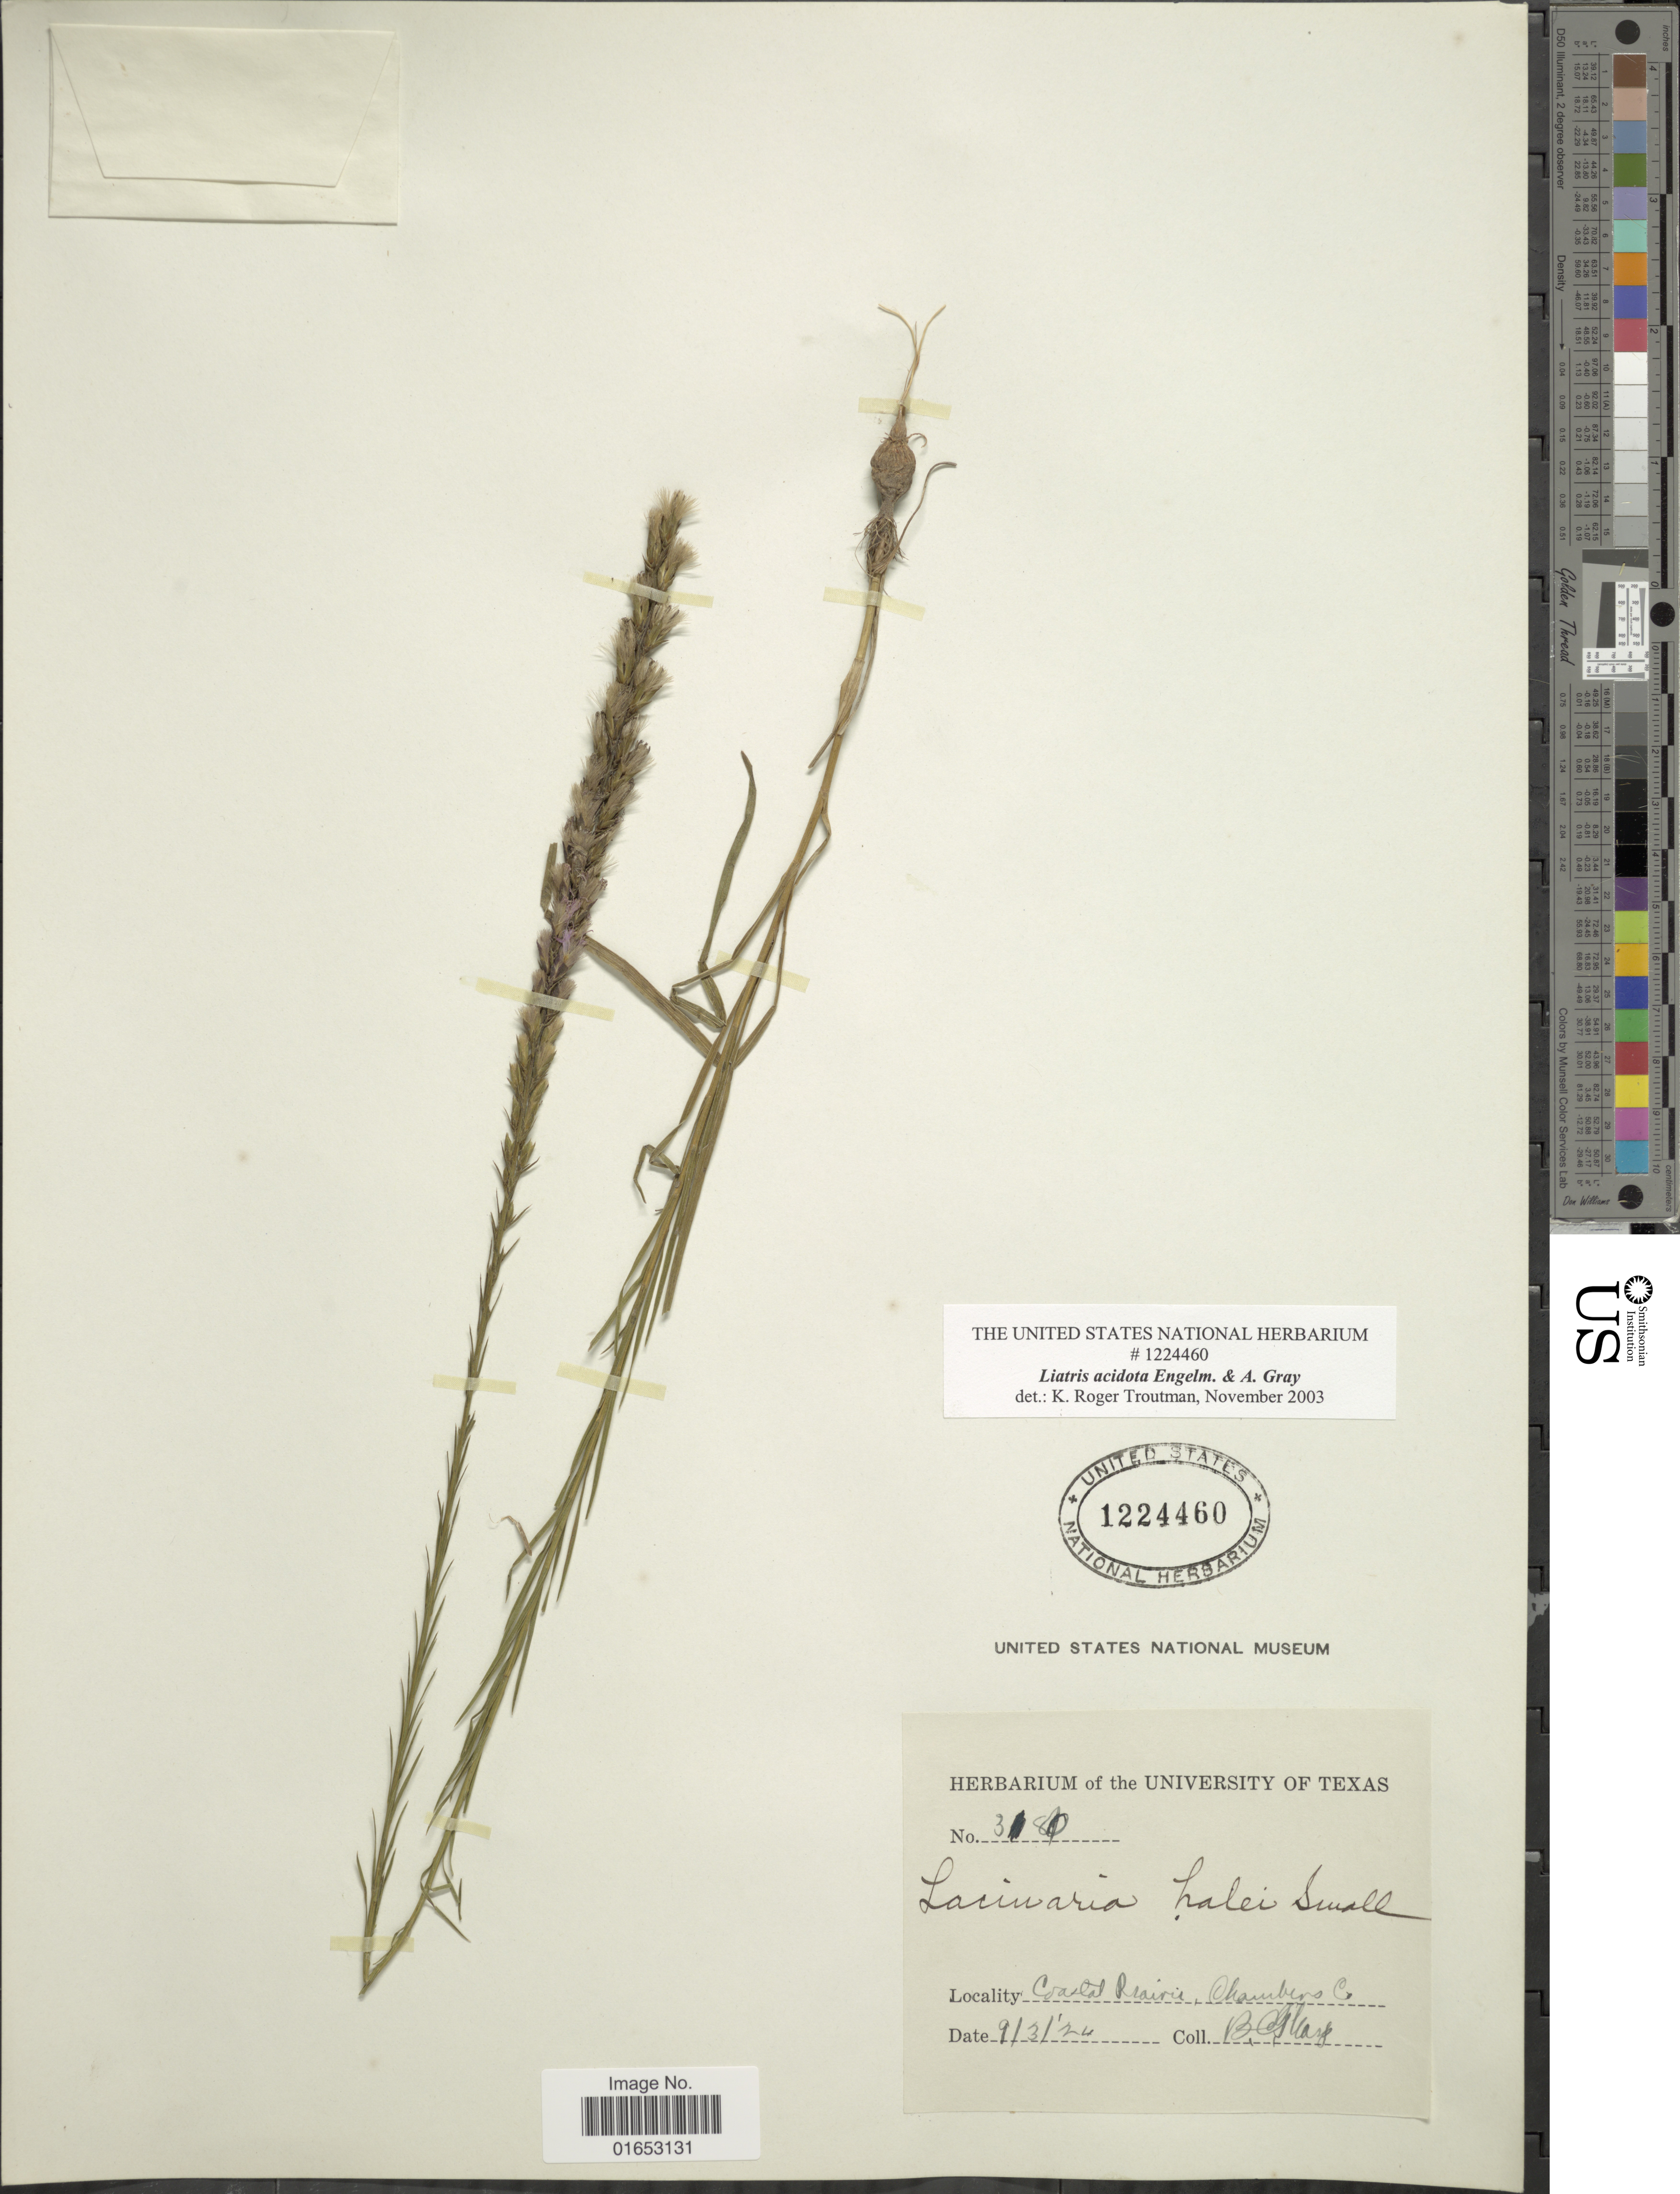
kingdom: Plantae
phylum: Tracheophyta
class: Magnoliopsida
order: Asterales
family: Asteraceae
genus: Liatris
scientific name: Liatris acidota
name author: Engelm. & A. Gray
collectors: B. C. Tharp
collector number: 3180*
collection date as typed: Transcribed d/m/y: 9/3/24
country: United States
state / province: Texas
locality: Coastal Prairie, Chambers Co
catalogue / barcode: US 1224460